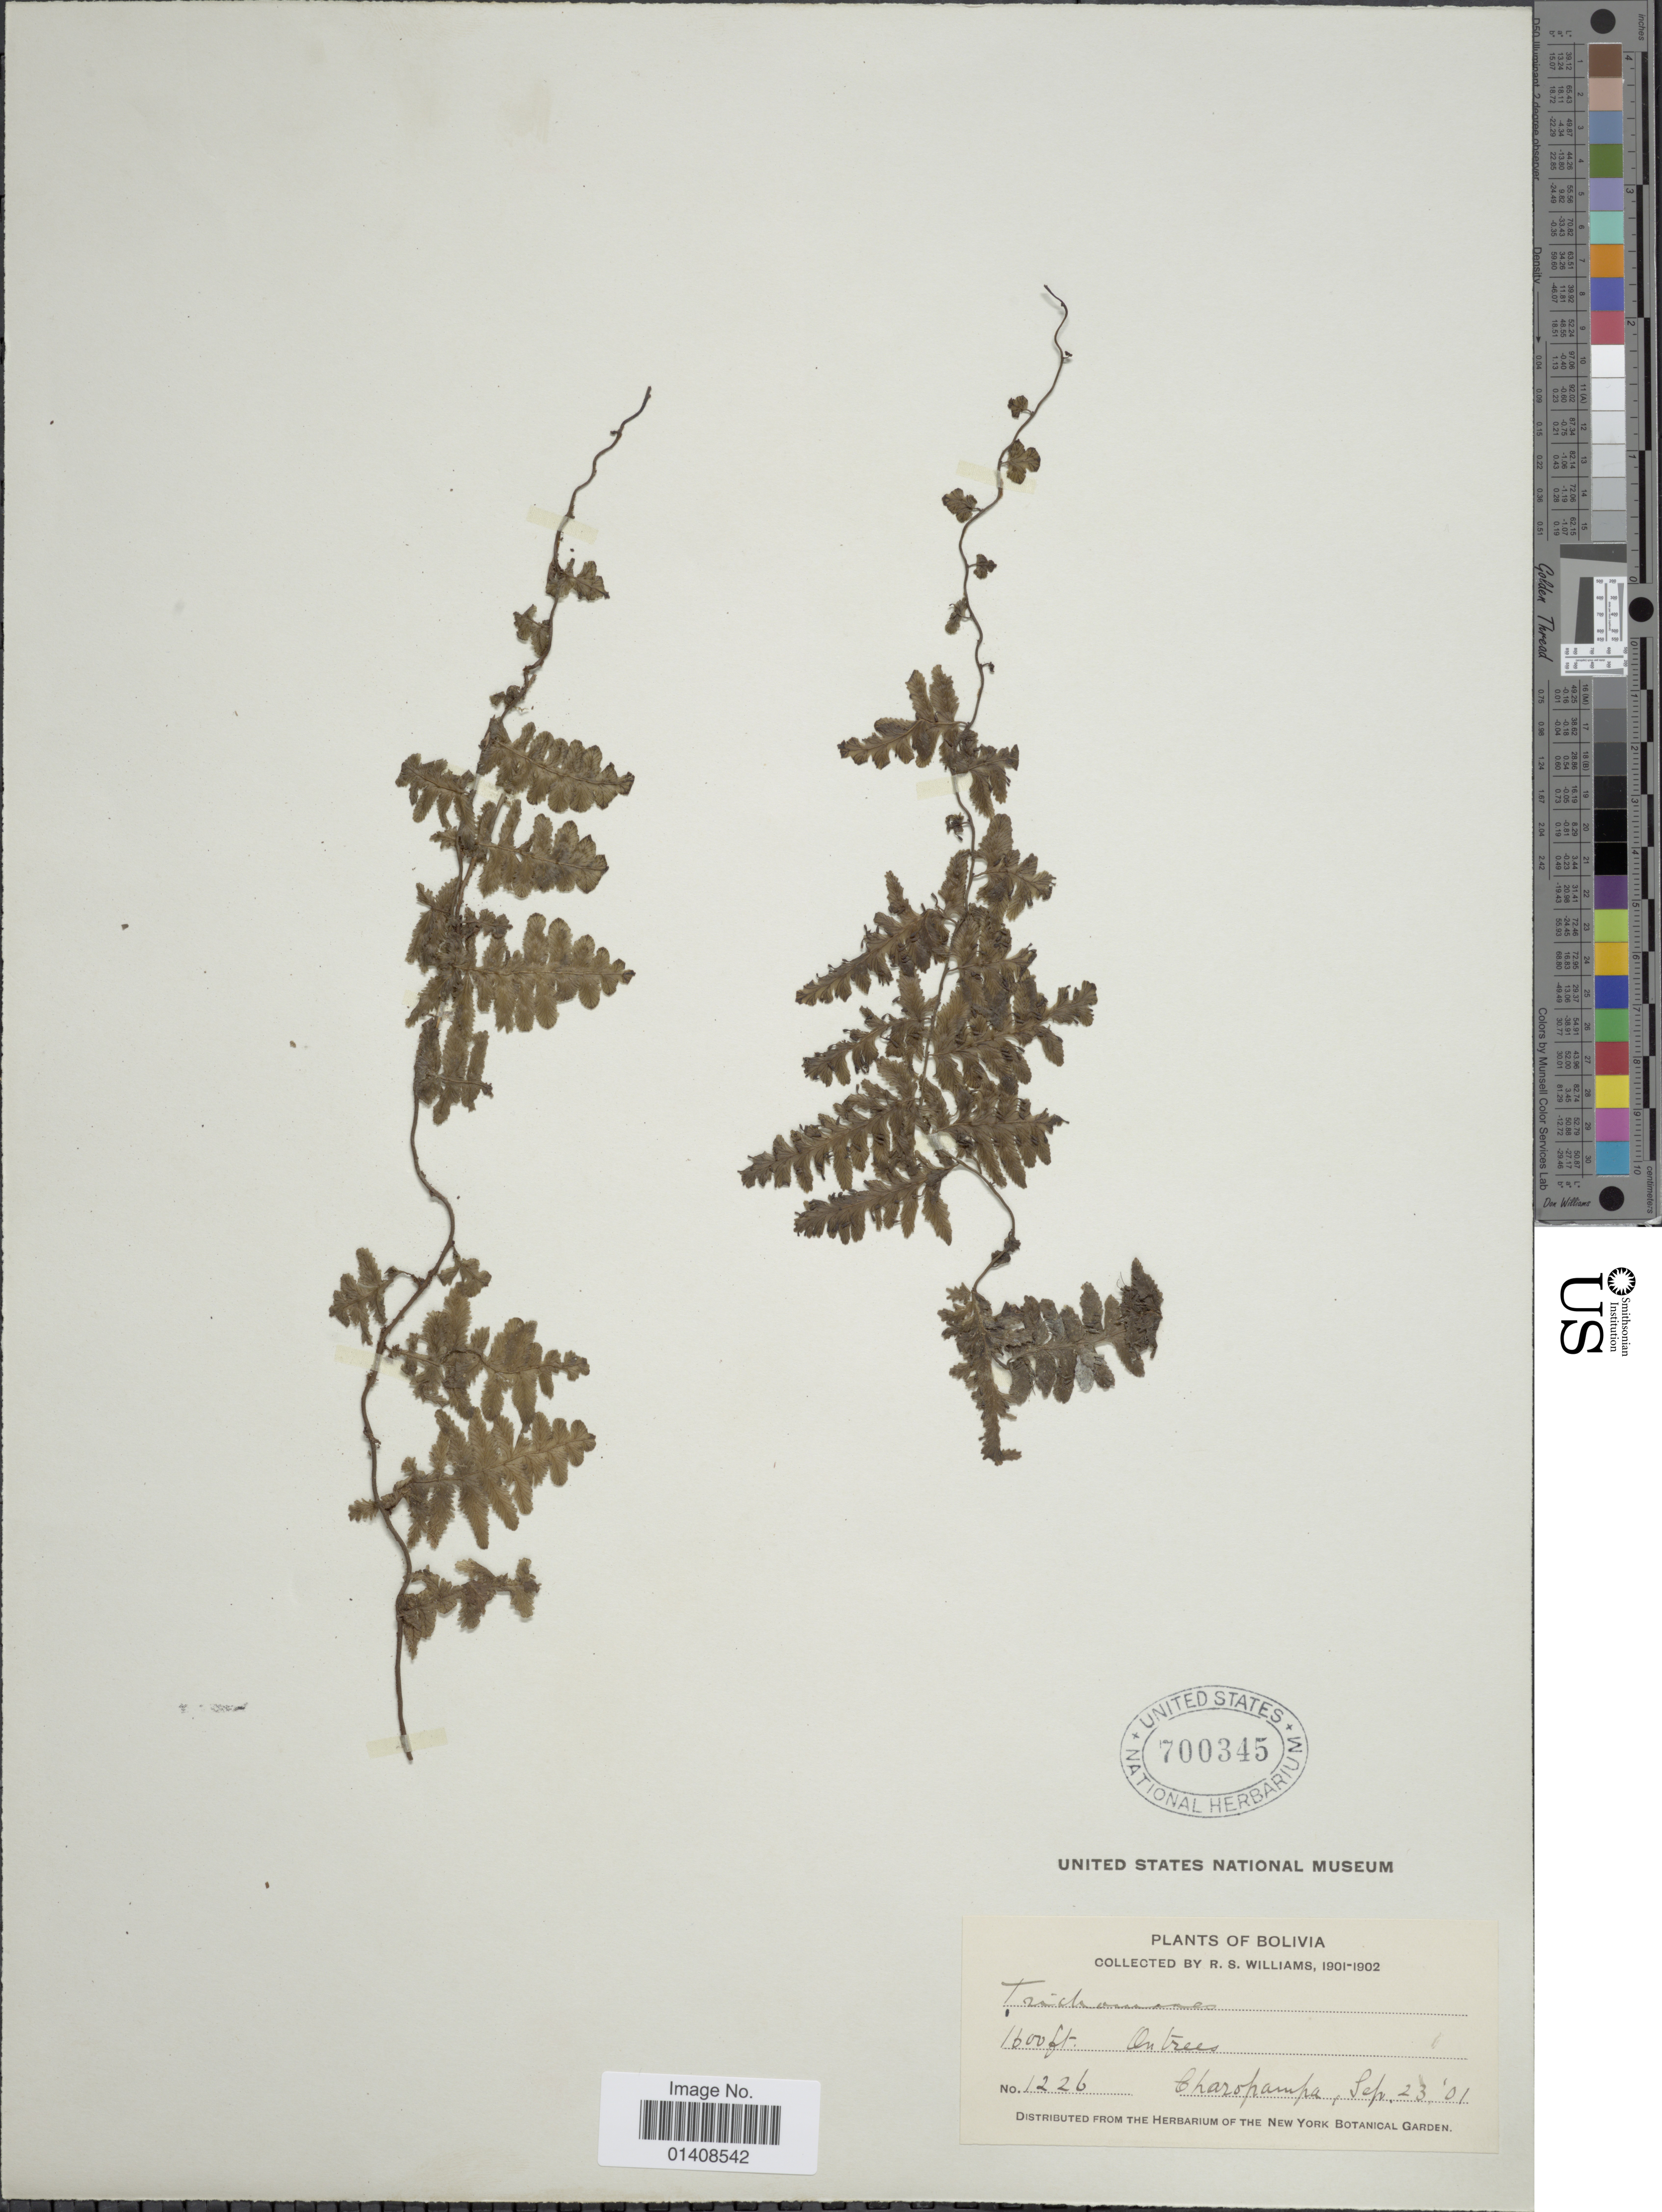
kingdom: Plantae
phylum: Tracheophyta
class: Polypodiopsida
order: Hymenophyllales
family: Hymenophyllaceae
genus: Trichomanes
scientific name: Trichomanes ankersii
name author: C. Parker ex Hook. & Grev.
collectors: R. S. Williams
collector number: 1226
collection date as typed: Sep. 23, 1901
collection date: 1901-09-23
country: Bolivia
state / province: La Páz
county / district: Larecaja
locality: Charopampa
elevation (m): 488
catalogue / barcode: US 700345